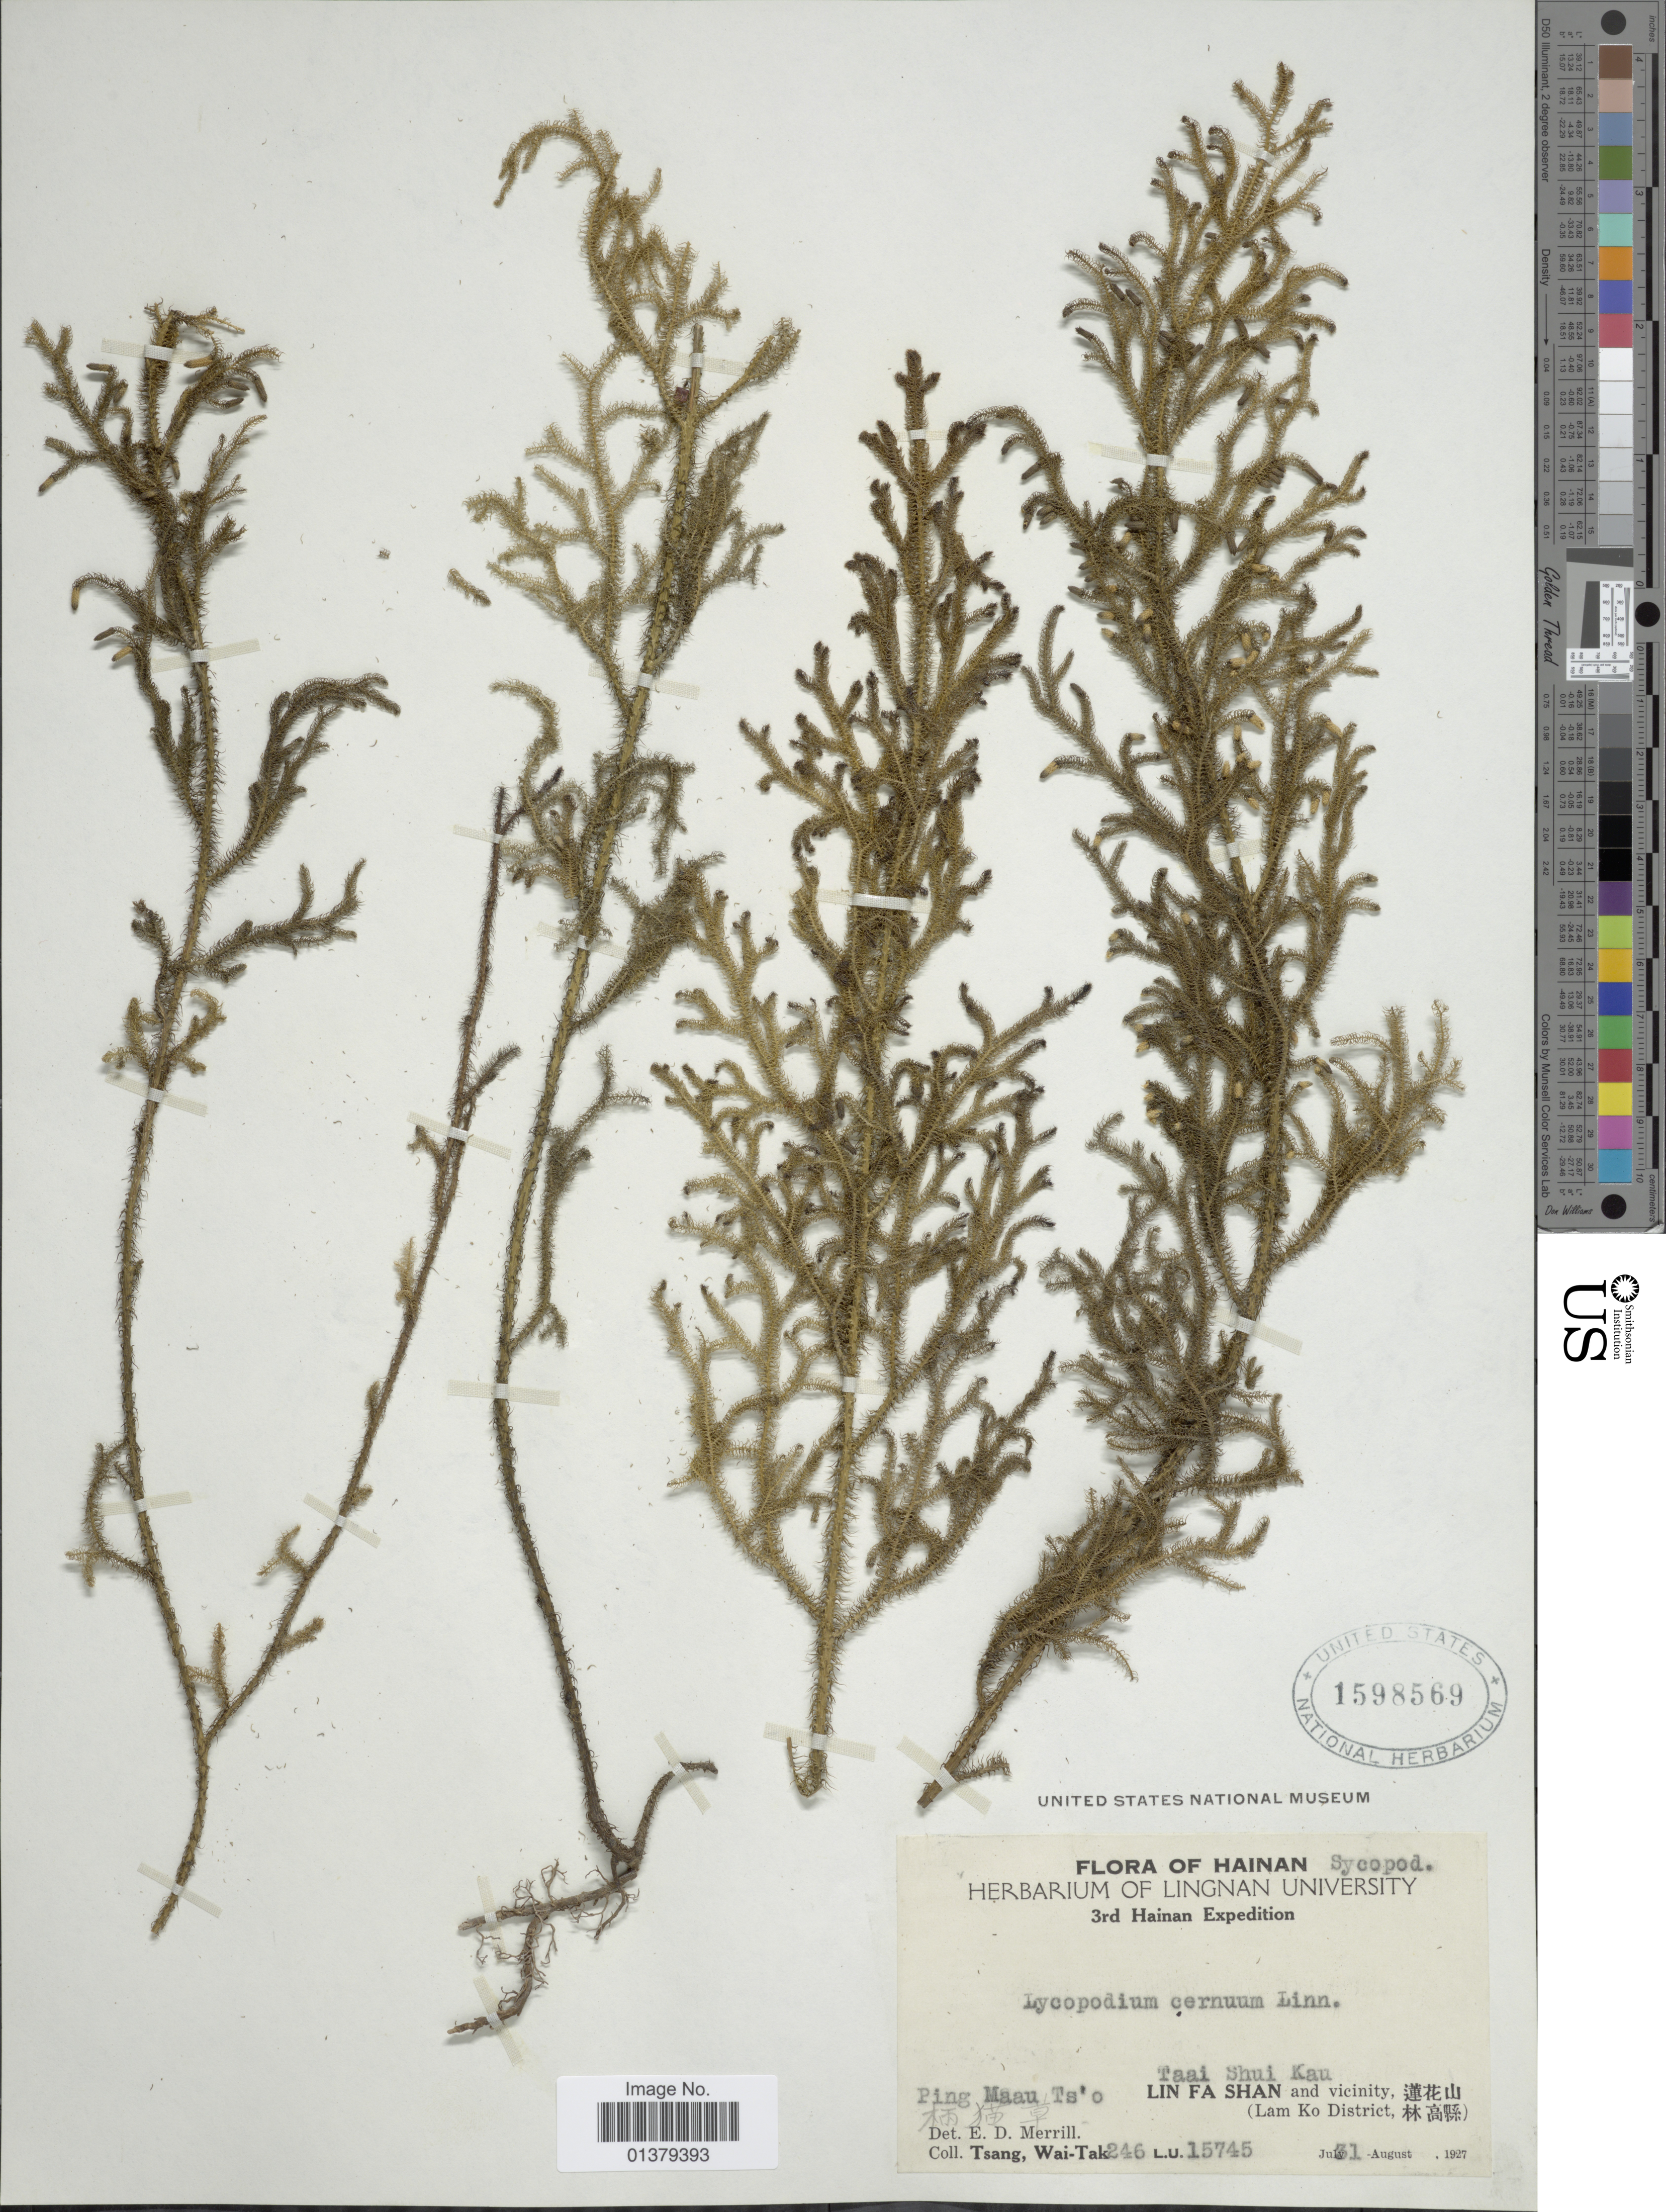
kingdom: Plantae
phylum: Tracheophyta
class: Lycopodiopsida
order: Lycopodiales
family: Lycopodiaceae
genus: Palhinhaea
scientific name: Palhinhaea cernua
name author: (L.) Vasc. & Franco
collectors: W. T. Tsang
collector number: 246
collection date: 1927-08-31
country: China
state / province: Hainan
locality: Lingao County; Lianhua Ridge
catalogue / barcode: US 1598569